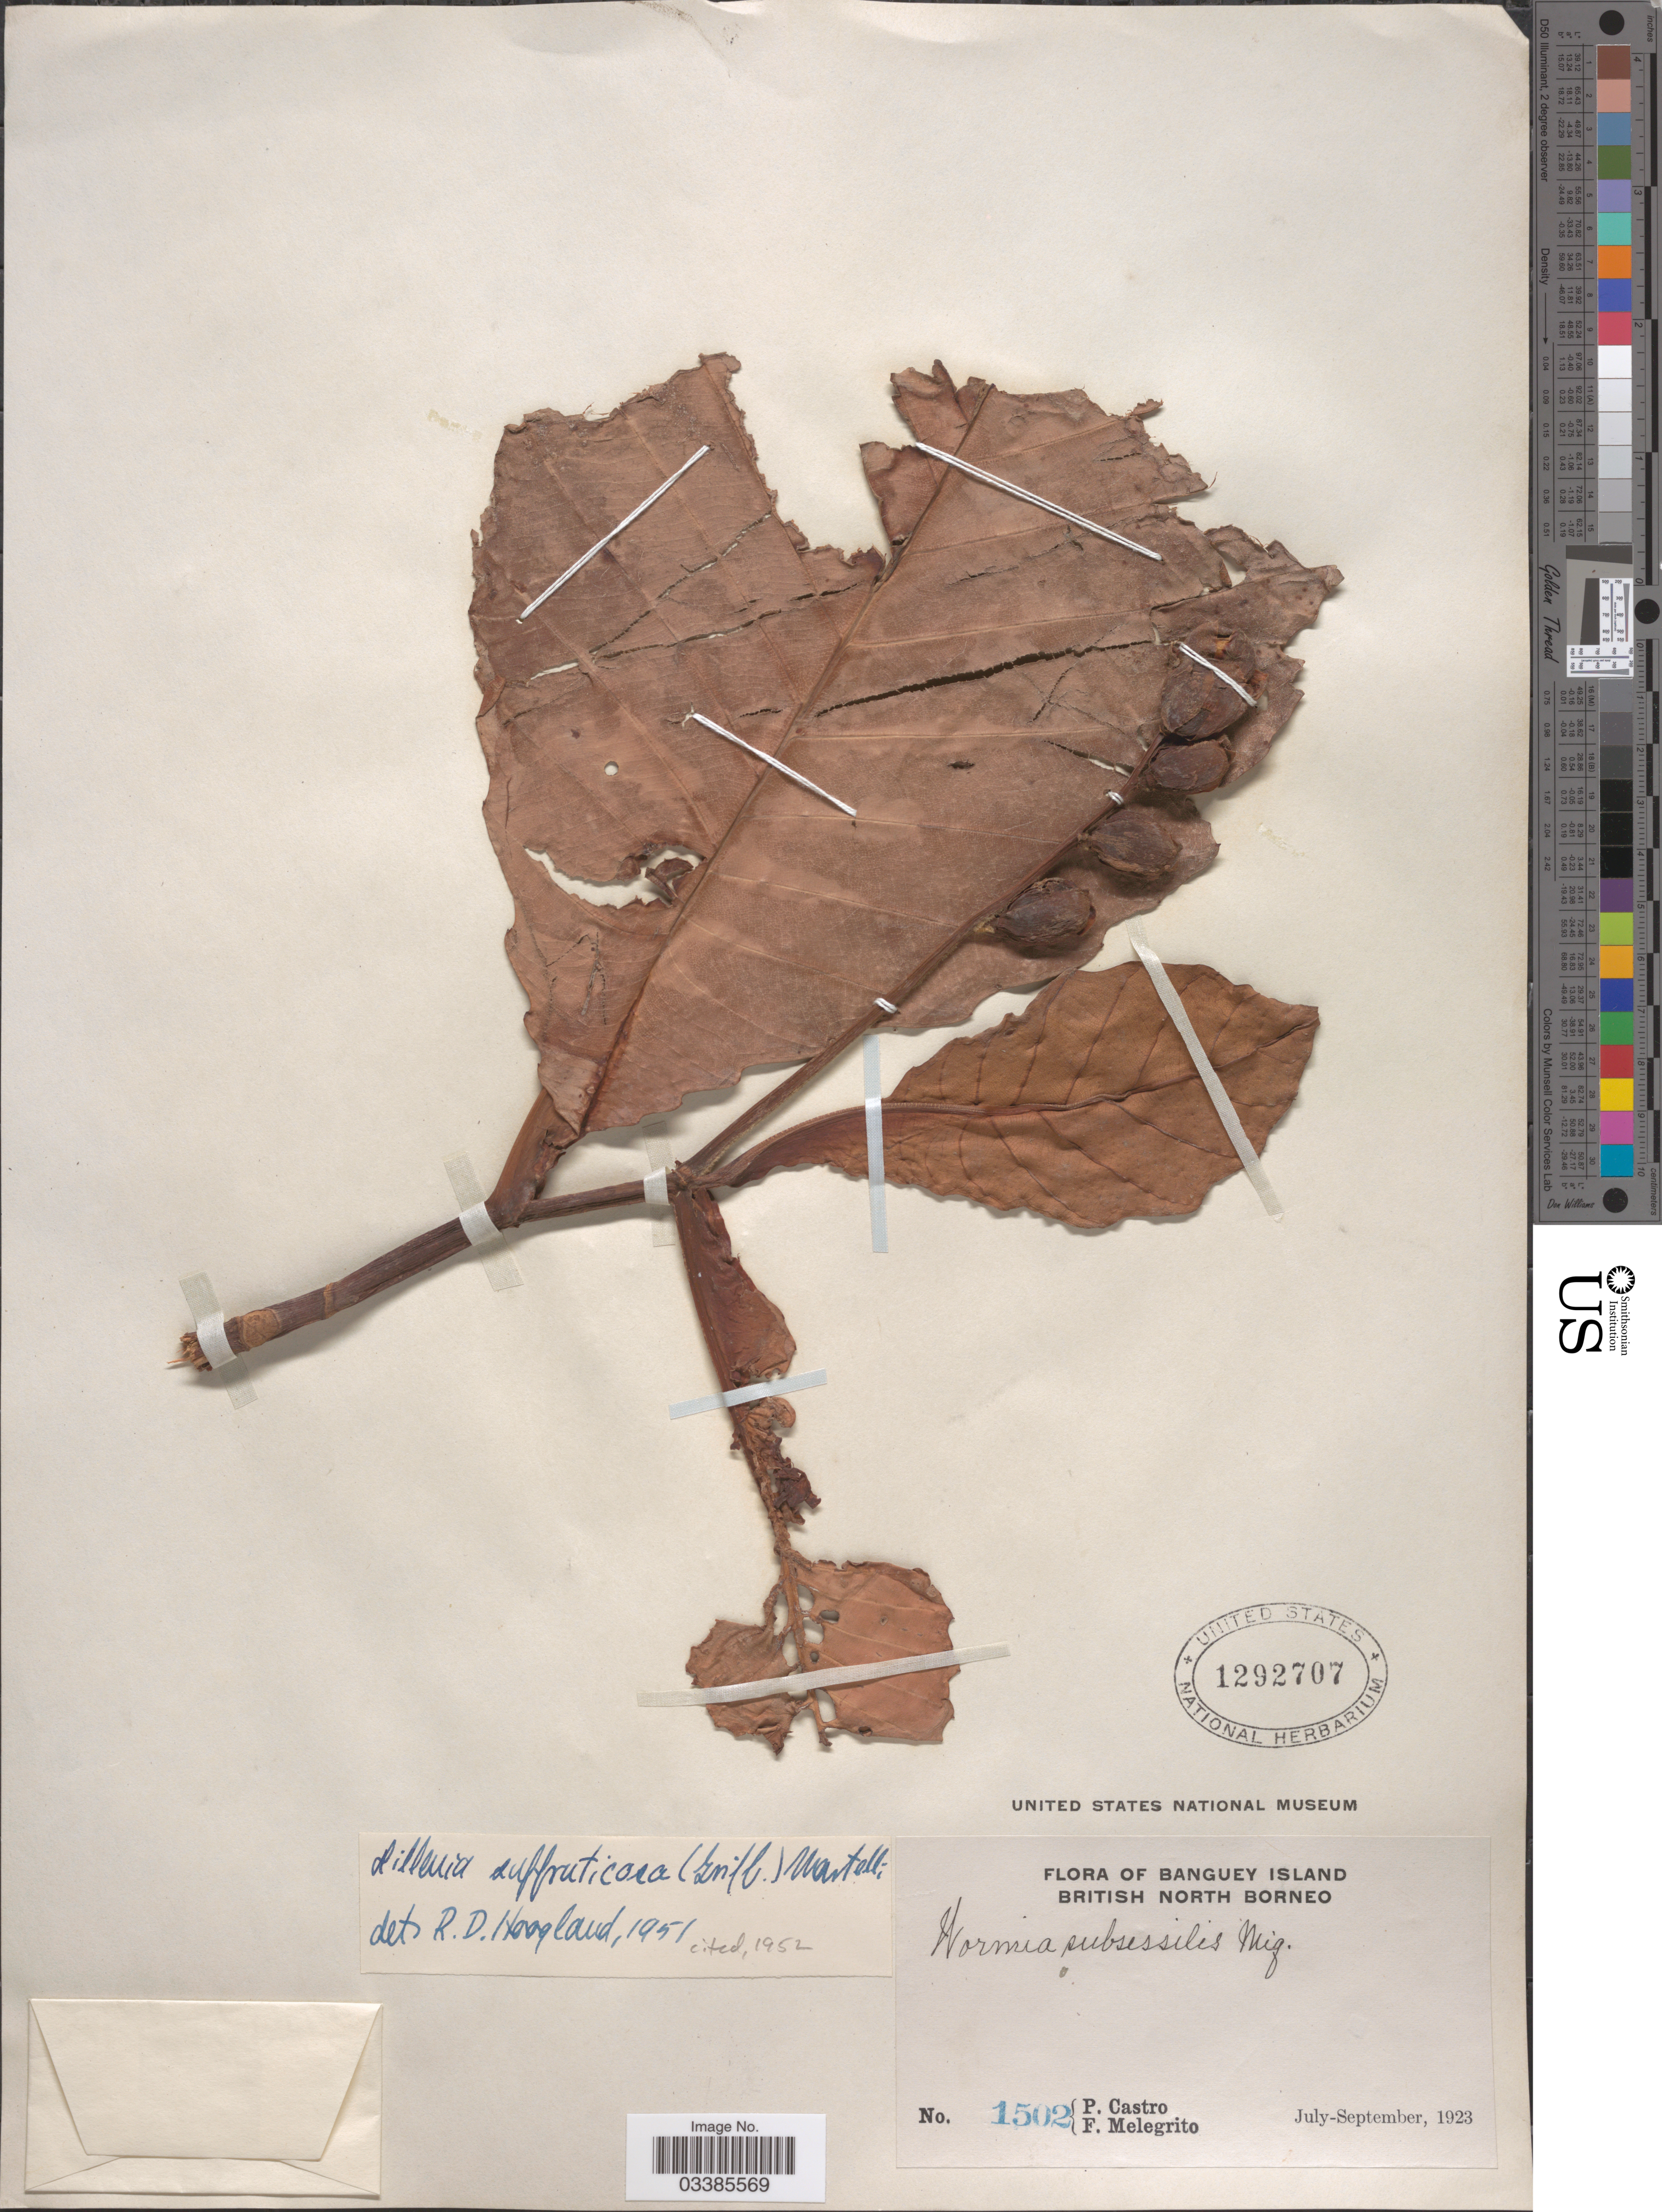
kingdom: Plantae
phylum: Tracheophyta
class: Magnoliopsida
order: Dilleniales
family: Dilleniaceae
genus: Dillenia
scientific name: Dillenia suffruticosa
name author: (Griff. ex Hook. f. & Thomson) Martelli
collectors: P. Castro & F. Melegrito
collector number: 1502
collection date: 1923-07/1923-09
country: Malaysia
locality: Banguey Island. British North Borneo.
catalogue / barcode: US 1292707